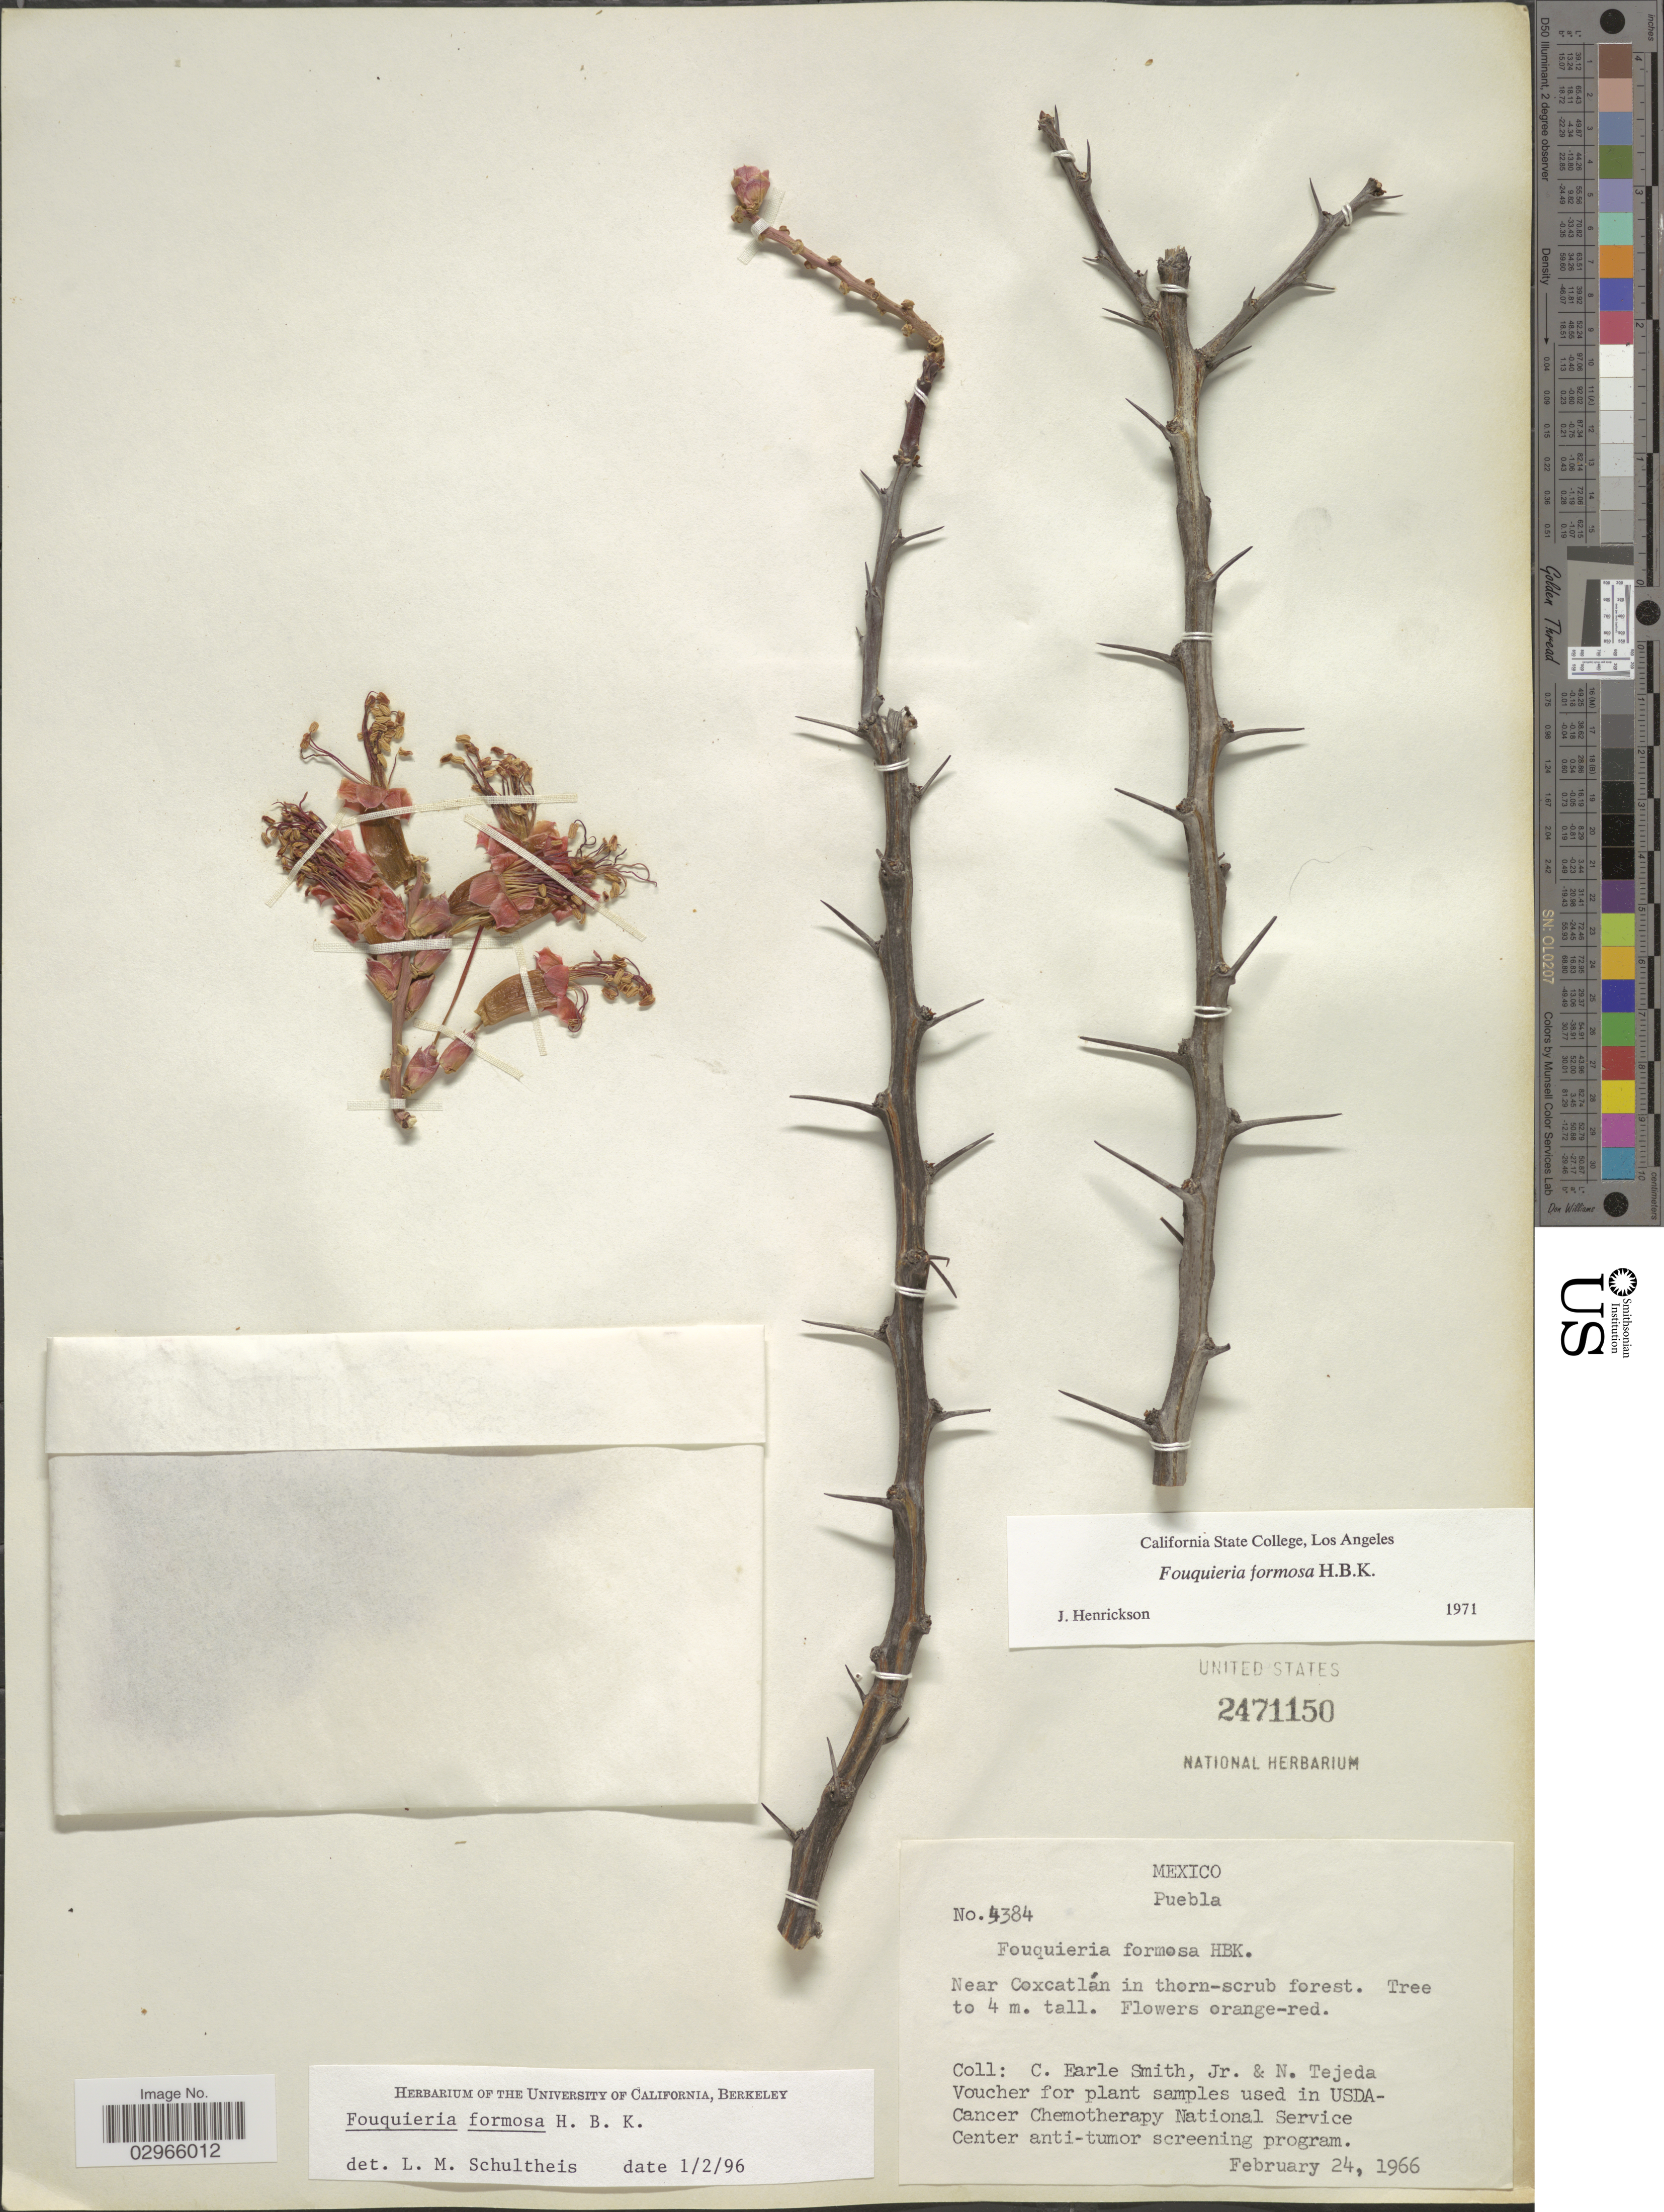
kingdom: Plantae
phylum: Tracheophyta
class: Magnoliopsida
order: Ericales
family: Fouquieriaceae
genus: Fouquieria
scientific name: Fouquieria formosa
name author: Kunth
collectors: C. E. Smith Jr. & N. Tejeda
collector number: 4384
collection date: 1966-02-24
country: Mexico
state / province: Puebla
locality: Near Coxcatlán in thorn-scrub forest.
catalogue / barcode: US 2471150